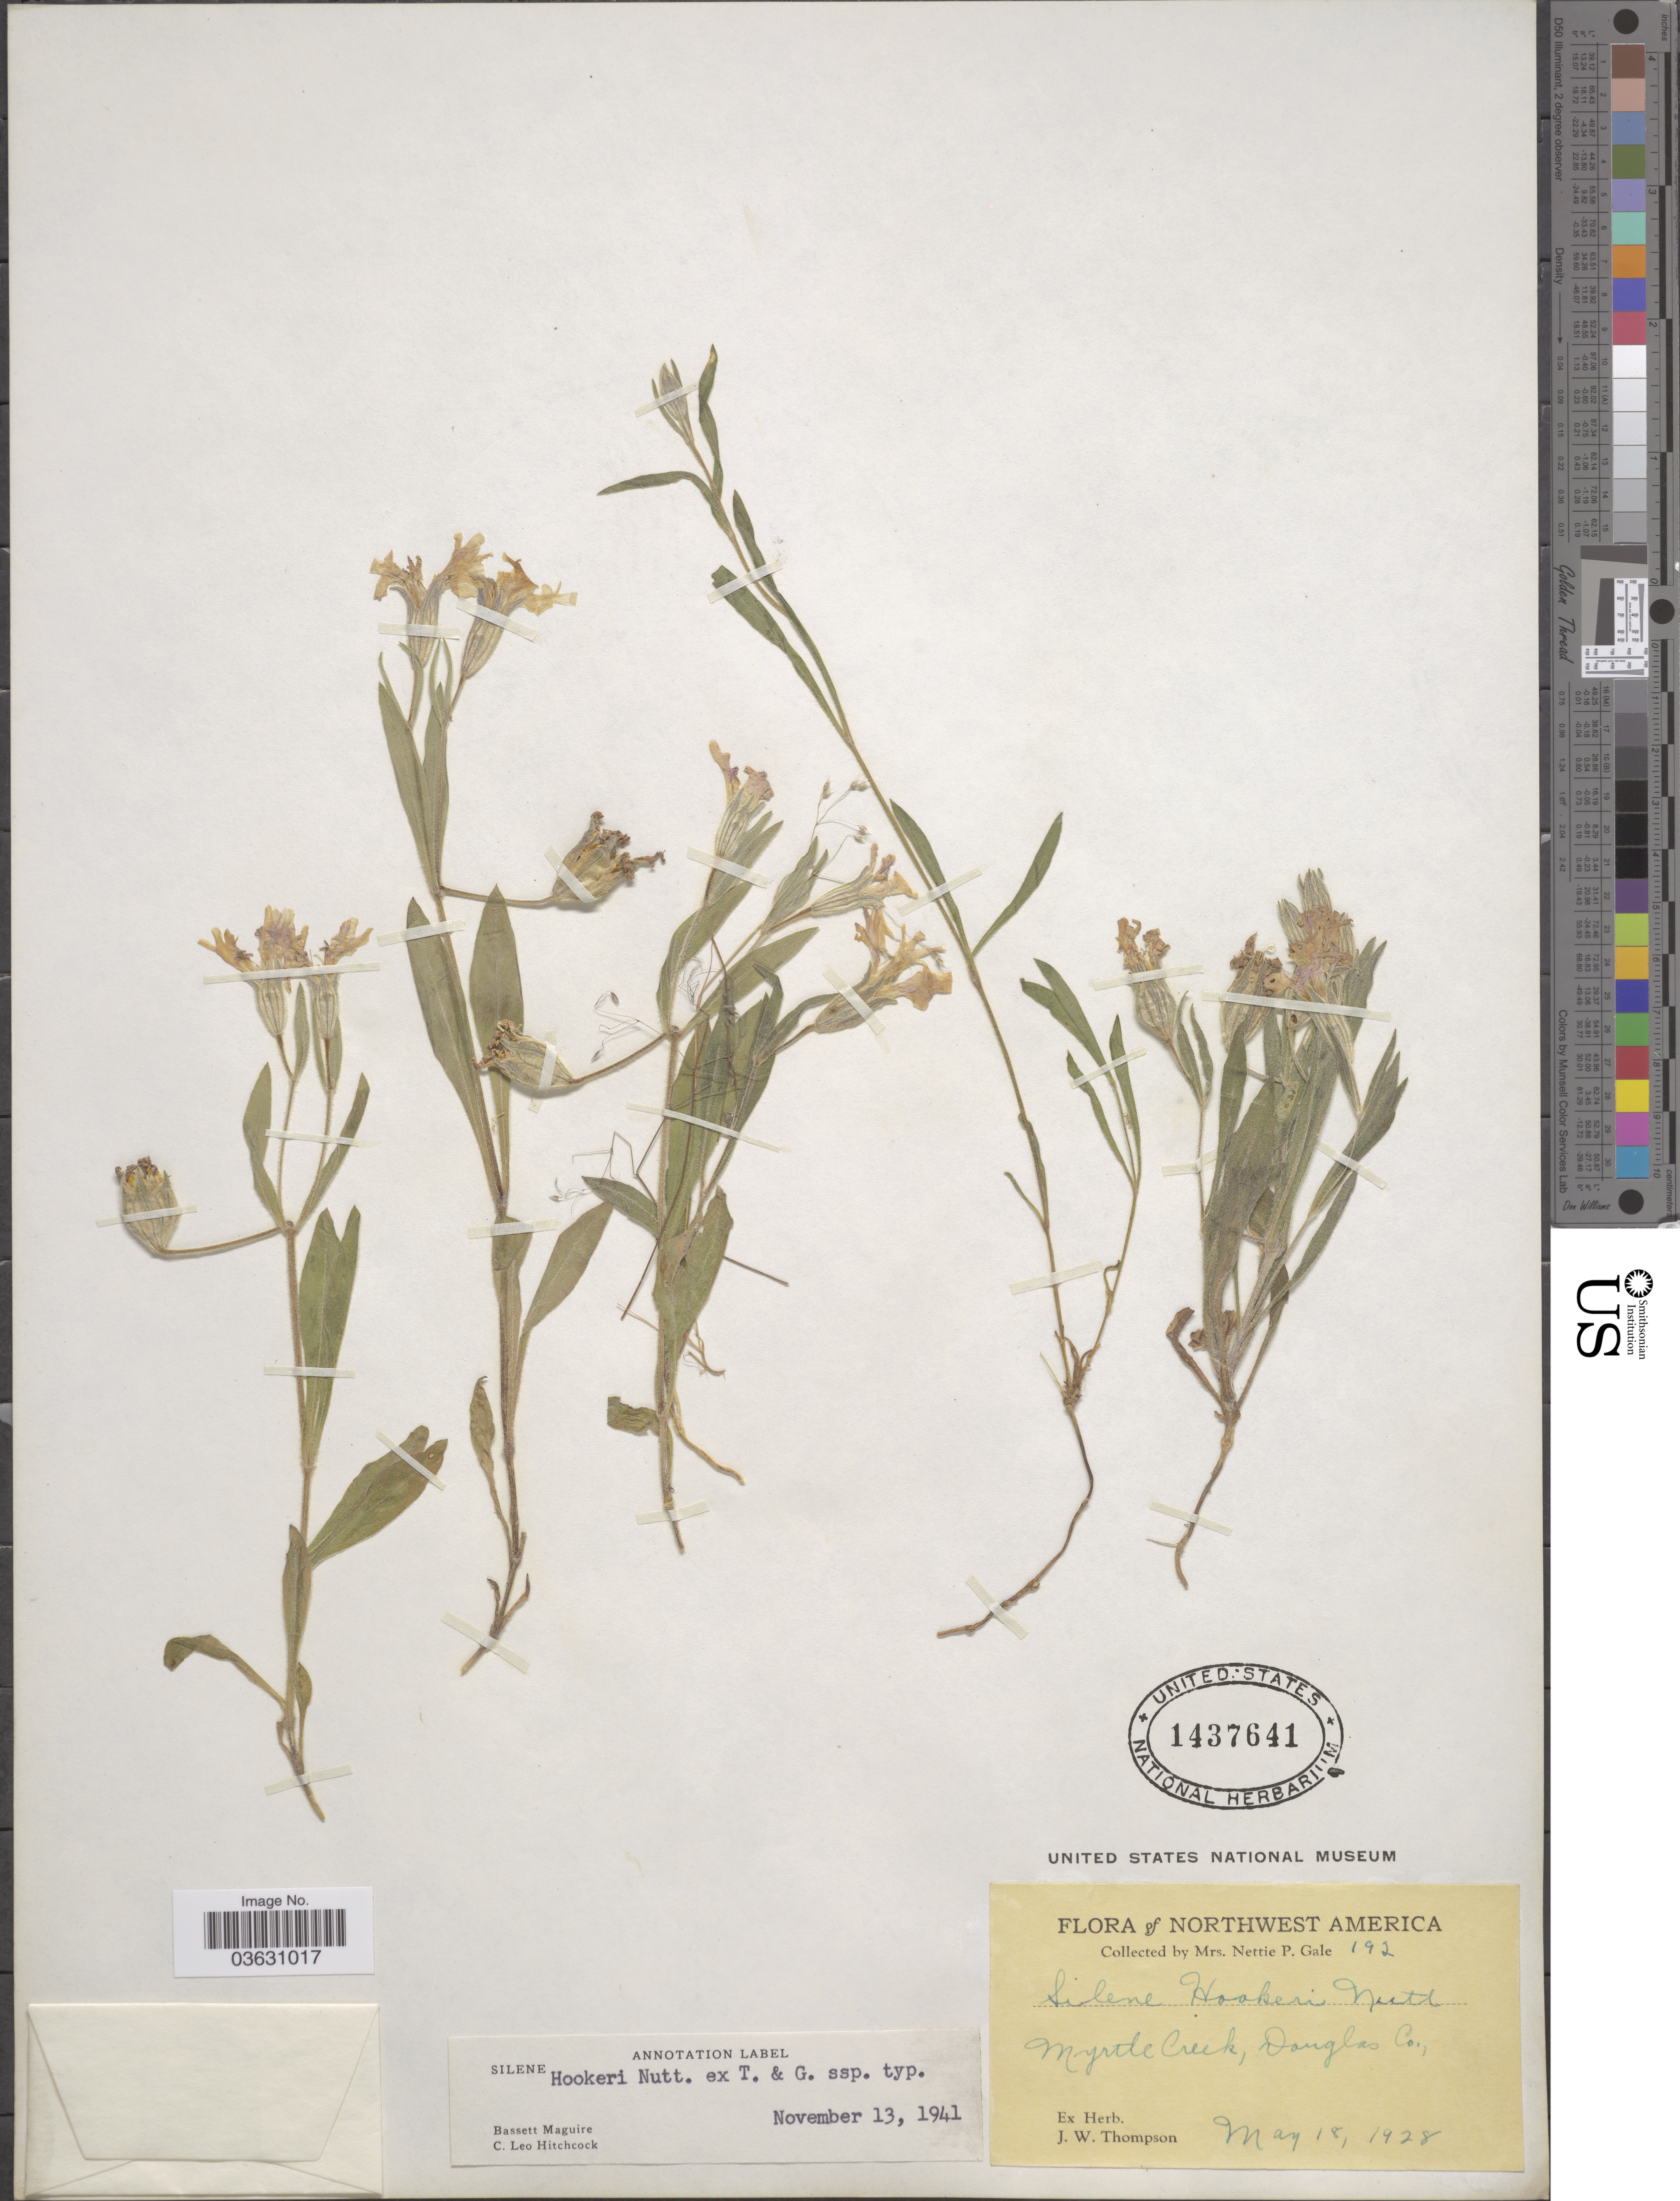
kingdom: Plantae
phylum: Tracheophyta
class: Magnoliopsida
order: Caryophyllales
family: Caryophyllaceae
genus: Silene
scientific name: Silene hookeri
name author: Nutt.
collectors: N. Gale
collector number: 192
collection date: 1928-05-18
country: United States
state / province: Oregon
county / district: Douglas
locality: Northwest America. Myrtle Creek, Douglas Co.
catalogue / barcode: US 1437641